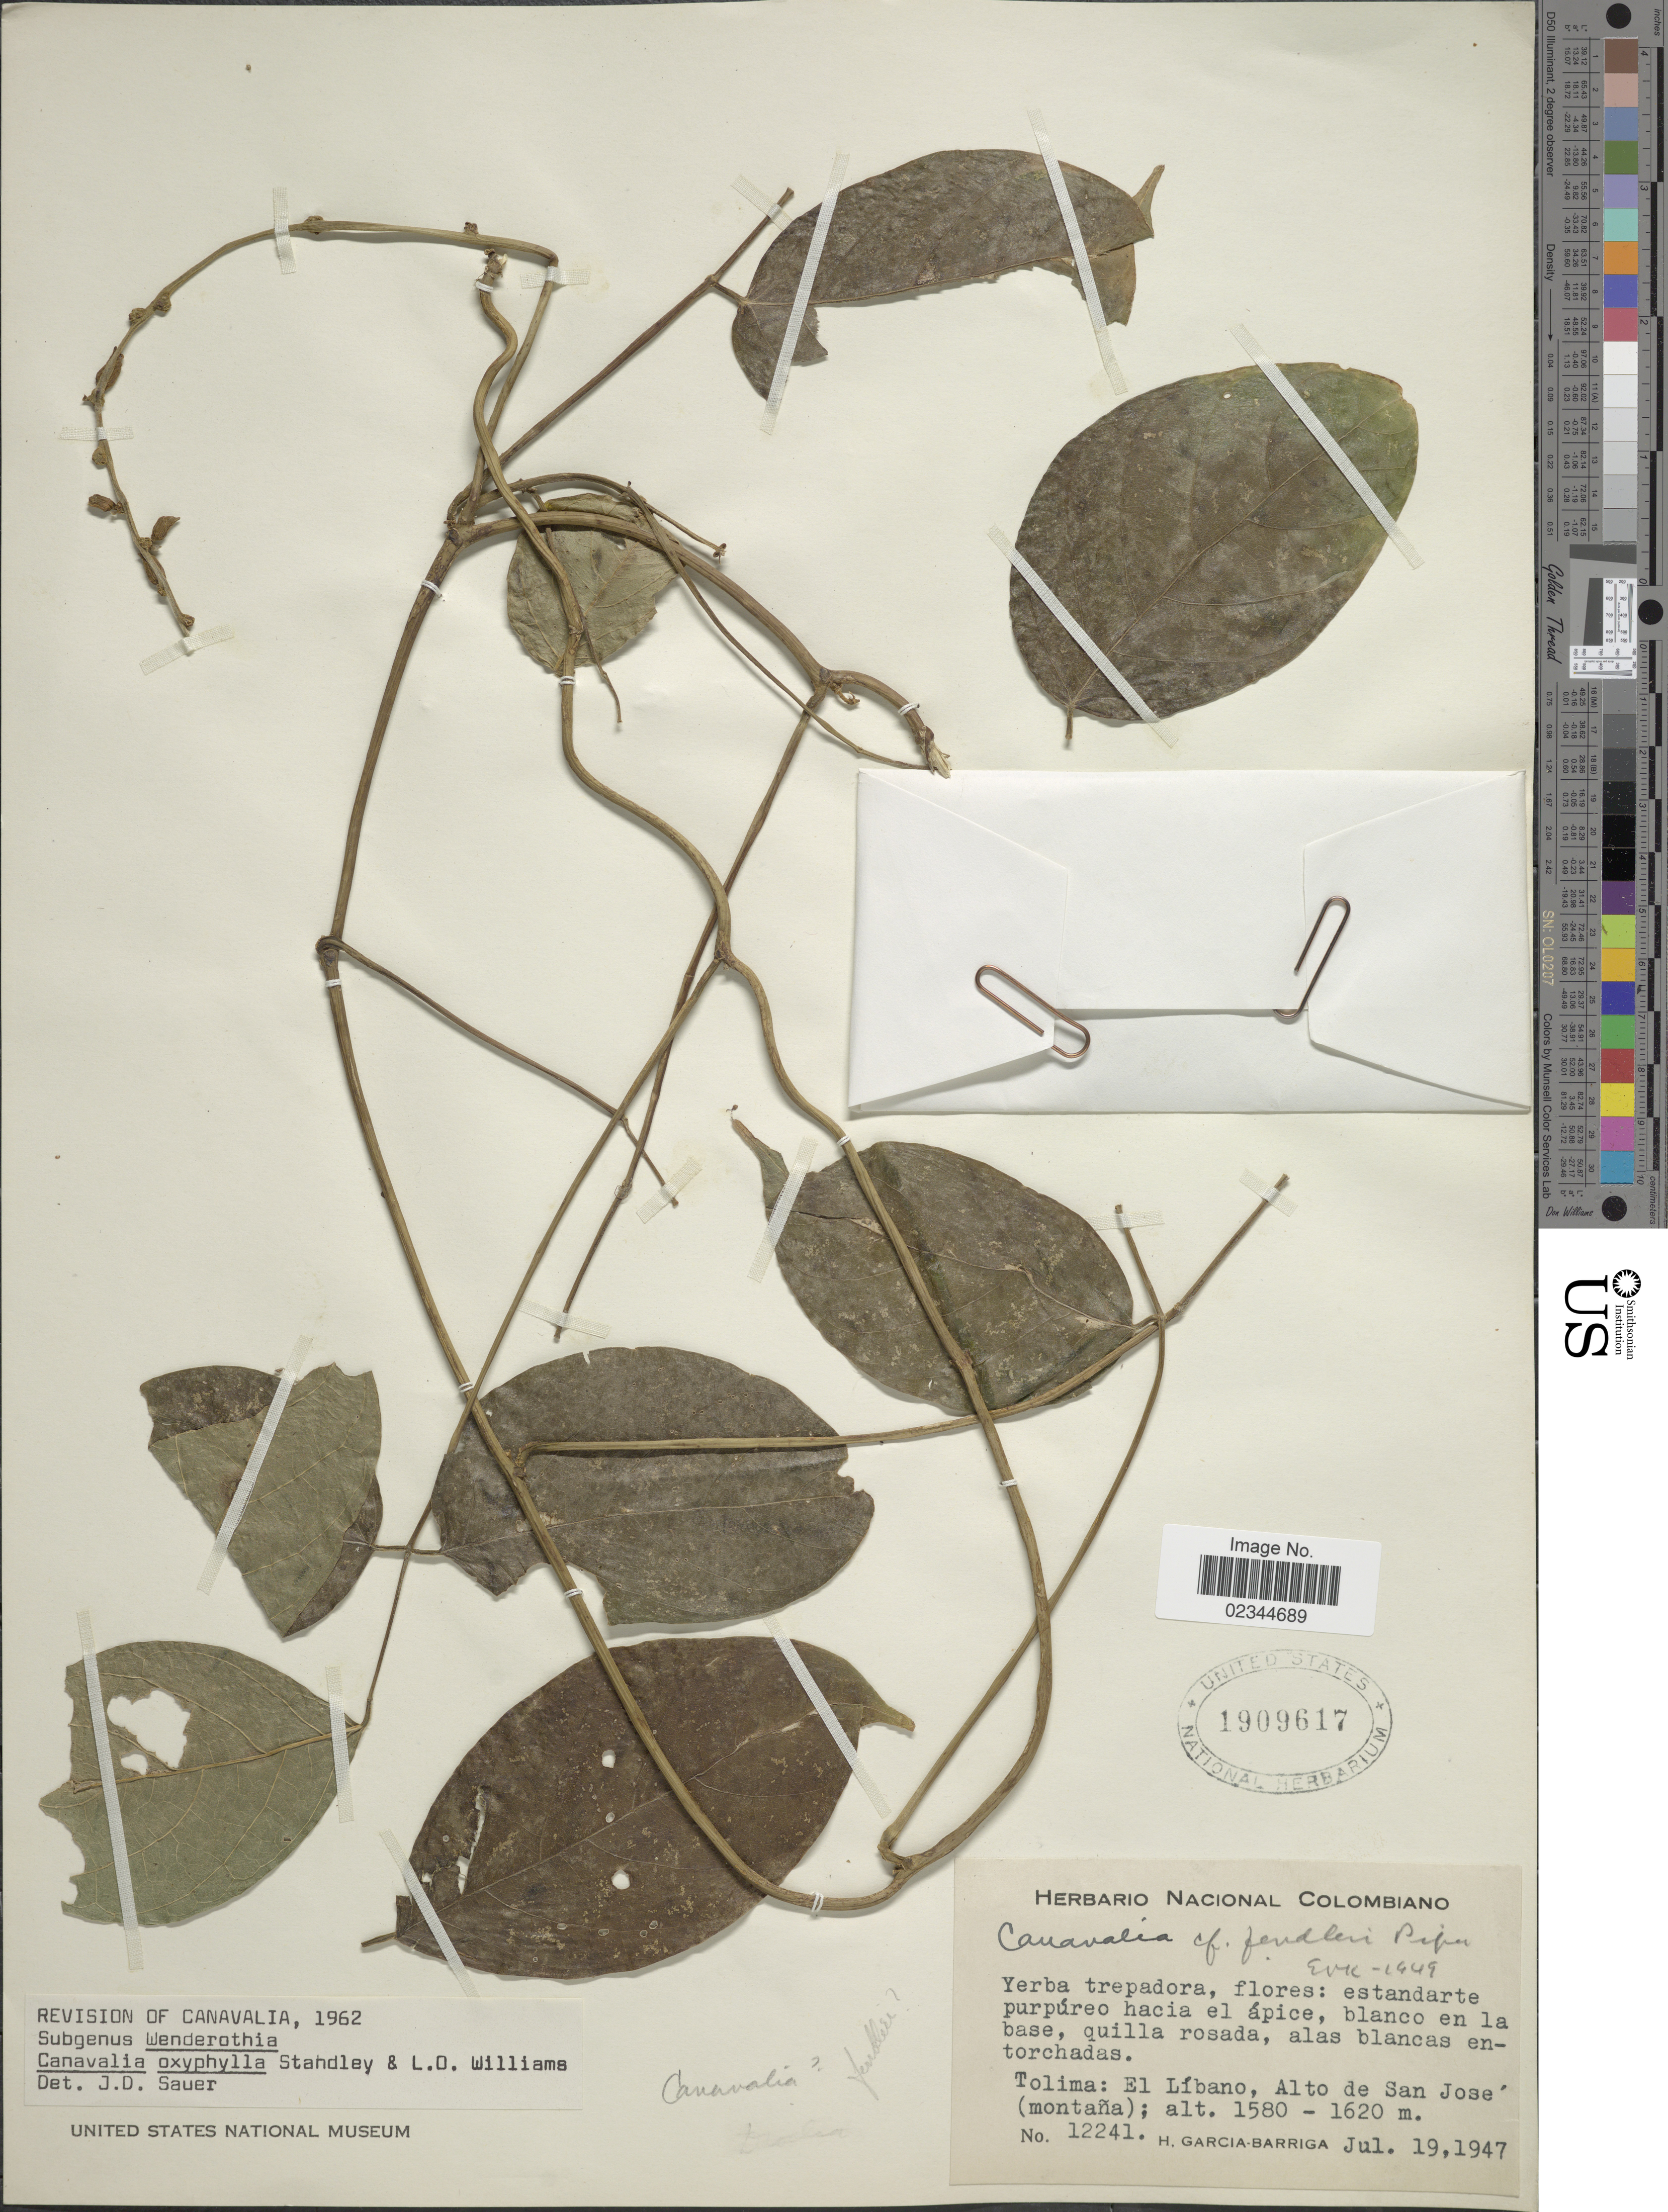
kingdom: Plantae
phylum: Tracheophyta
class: Magnoliopsida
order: Fabales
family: Fabaceae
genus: Canavalia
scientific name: Canavalia oxyphylla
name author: Standl. & L.O. Williams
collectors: H. García Barriga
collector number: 12241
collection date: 1947-07-19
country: Colombia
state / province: Tolima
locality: El Libano, Alto de San Jose (montana)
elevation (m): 1580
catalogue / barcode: US 1909617